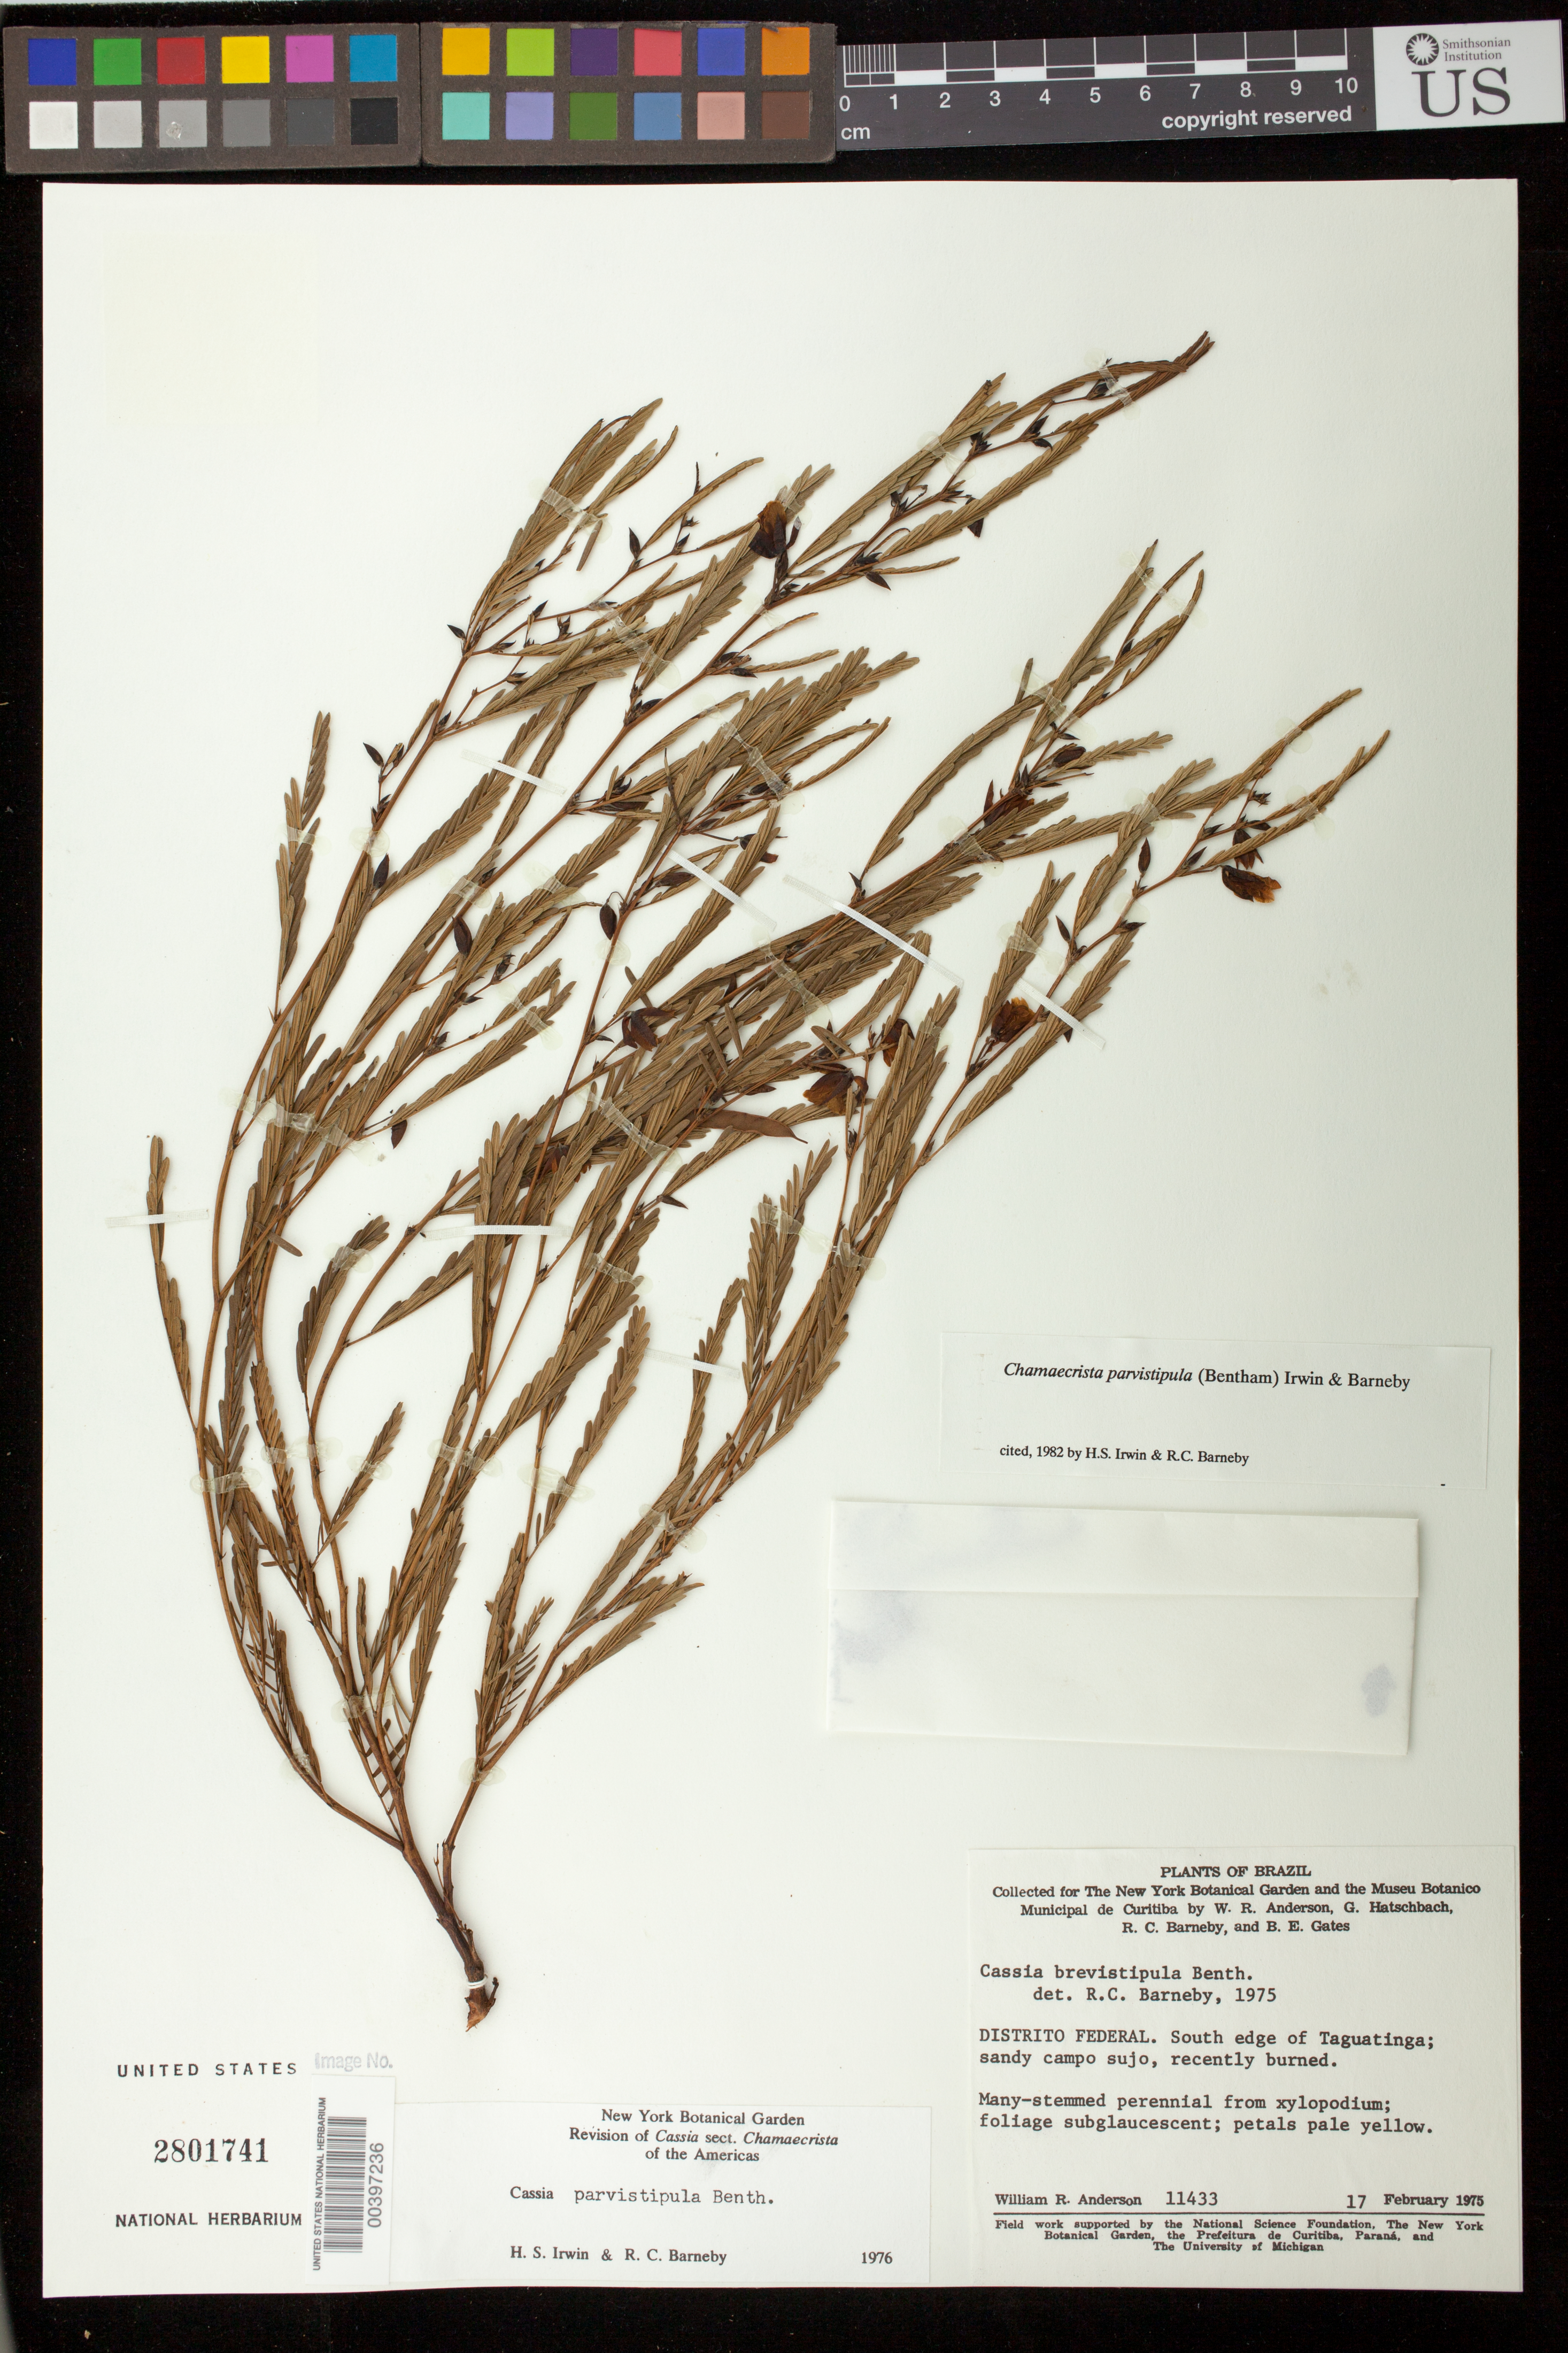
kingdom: Plantae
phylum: Tracheophyta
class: Magnoliopsida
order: Fabales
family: Fabaceae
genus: Chamaecrista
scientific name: Chamaecrista parvistipula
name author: (Benth.) H.S. Irwin & Barneby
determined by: Irwin, Howard S.; Barneby, R. C.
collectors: W. R. Anderson, G. Hatschbach, R. C. Barneby & B. Gates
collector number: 11433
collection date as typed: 17 Feb 1975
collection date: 1975-02-17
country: Brazil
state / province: Distrito Federal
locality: South edge of Taguatinga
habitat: Sandy campo sujo, recently burned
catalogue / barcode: US 2801741